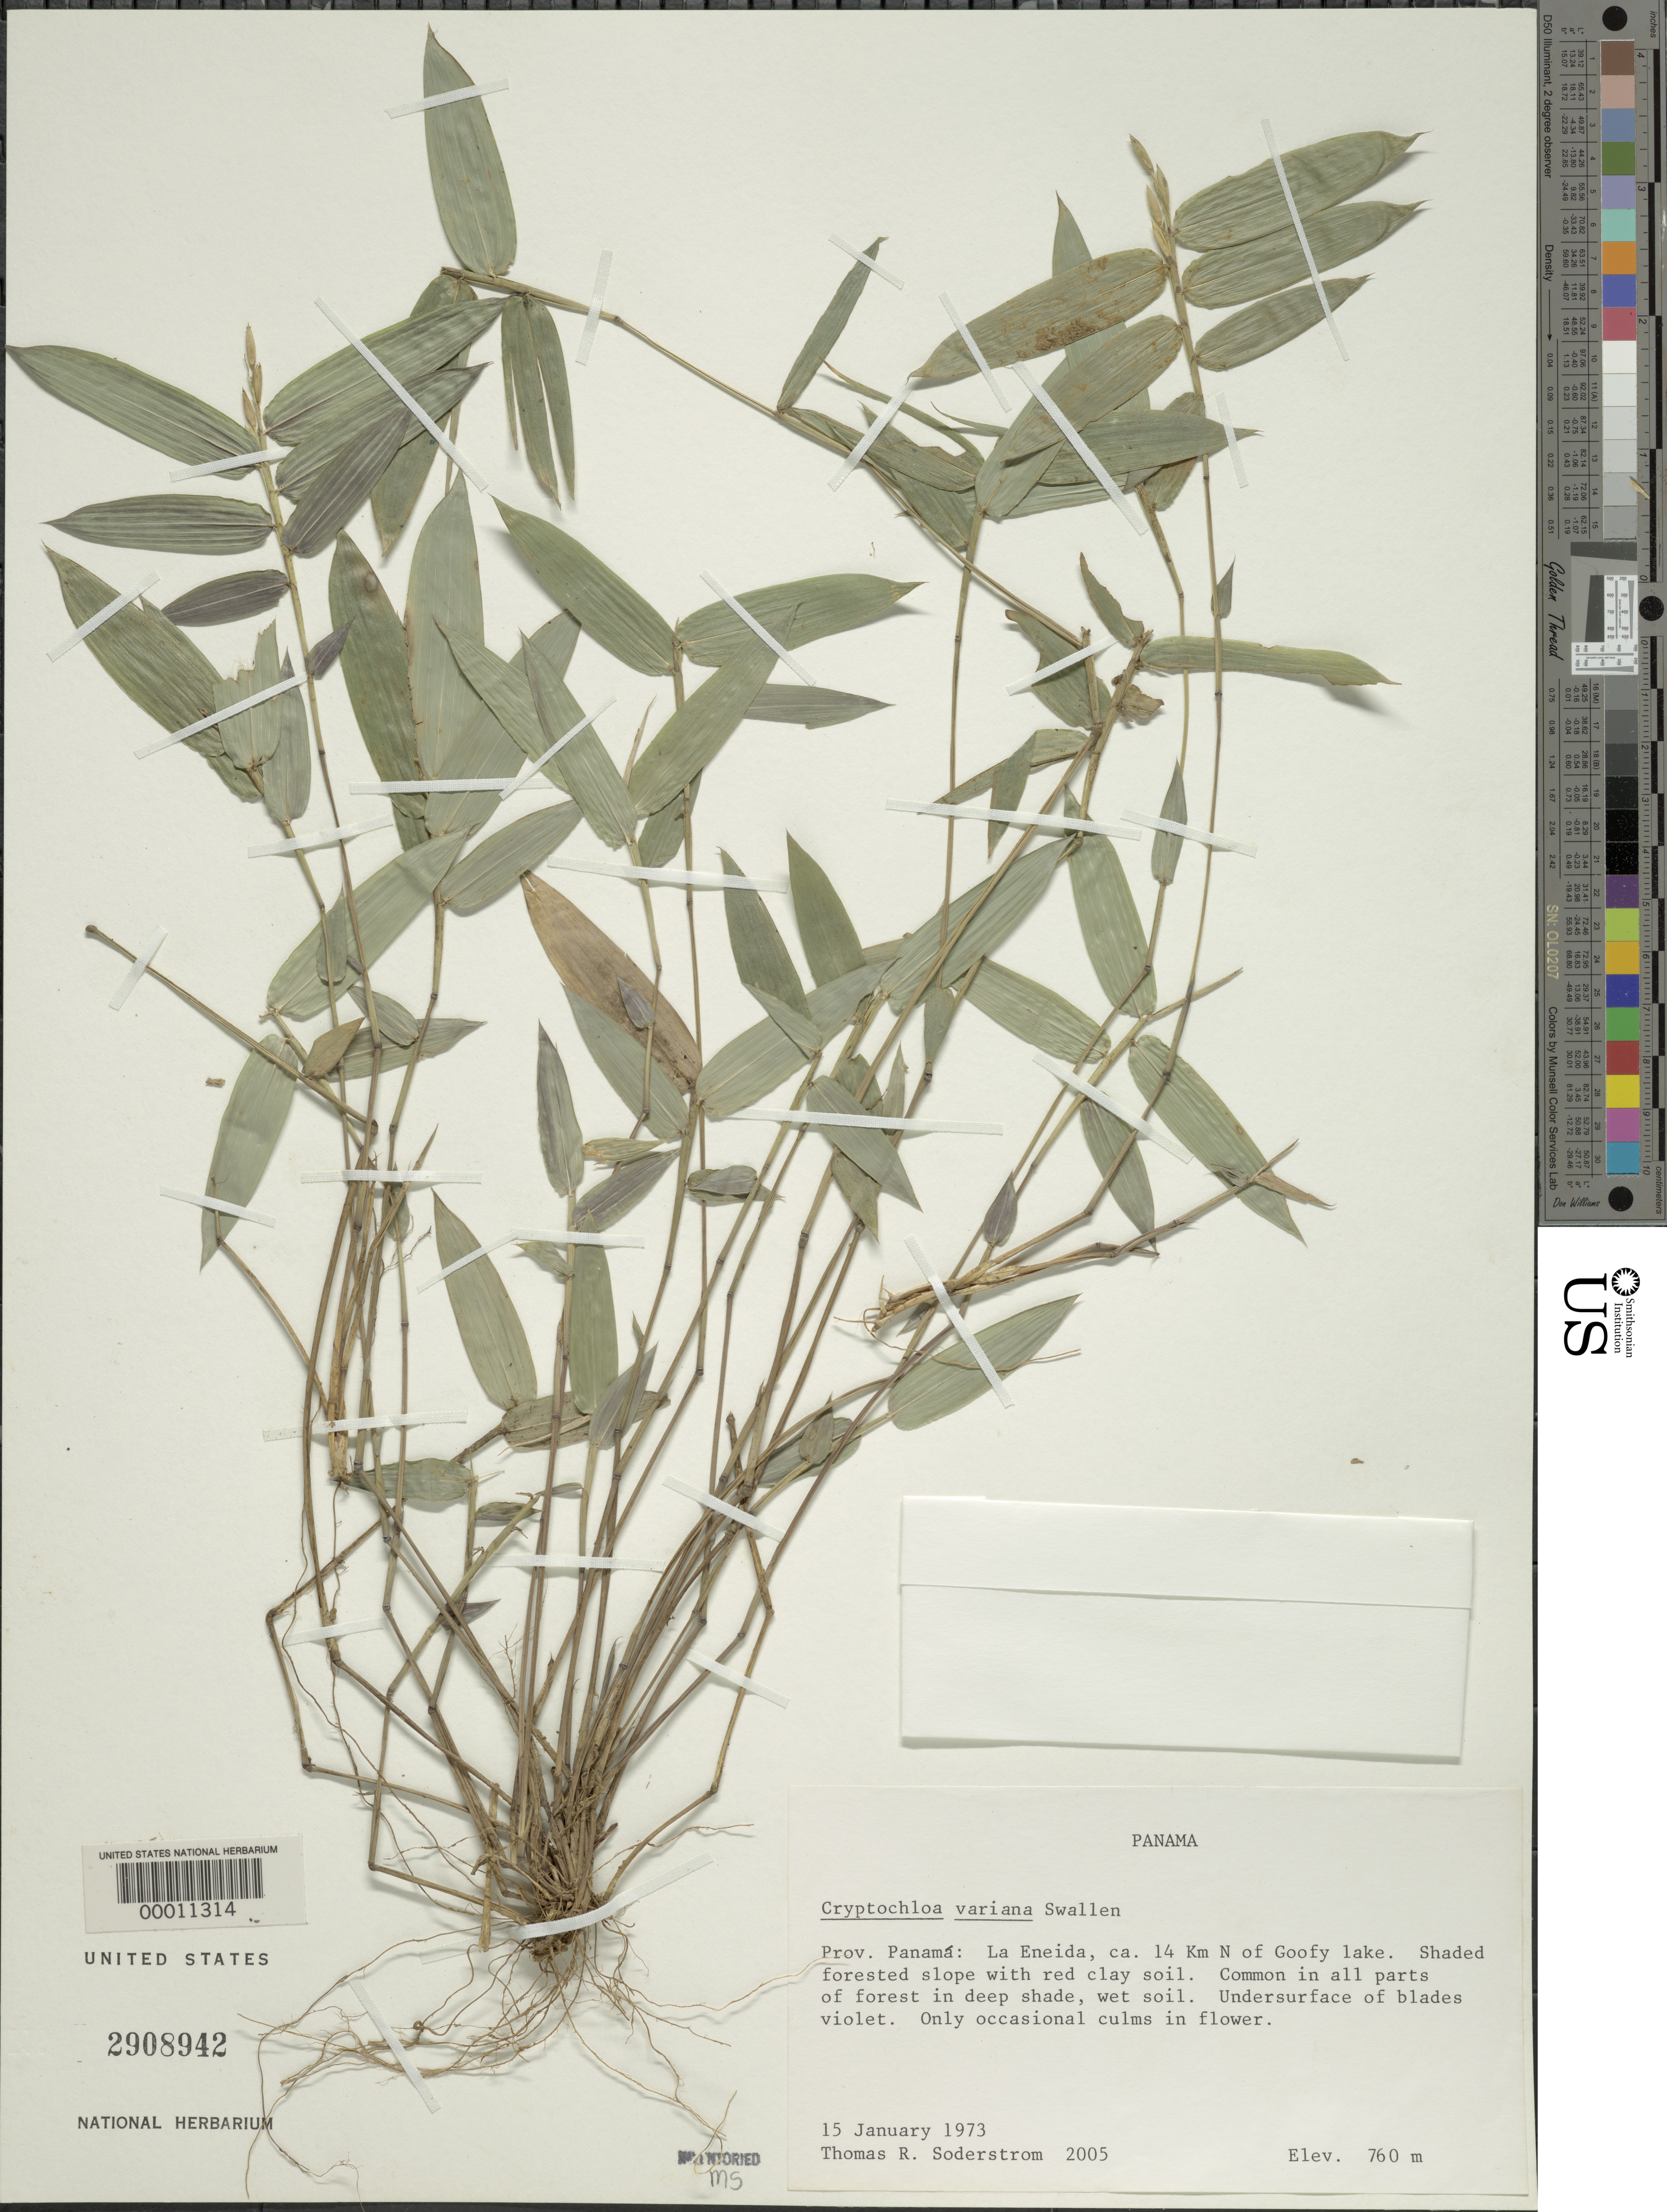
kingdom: Plantae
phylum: Tracheophyta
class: Liliopsida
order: Poales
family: Poaceae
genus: Cryptochloa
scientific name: Cryptochloa variana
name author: Swallen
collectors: T. R. Soderstrom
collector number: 2005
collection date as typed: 15 Jan 1973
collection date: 1973-01-15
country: Panama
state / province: Panamá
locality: La Eneida, Goofy Lake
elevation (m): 760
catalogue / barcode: US 2908942